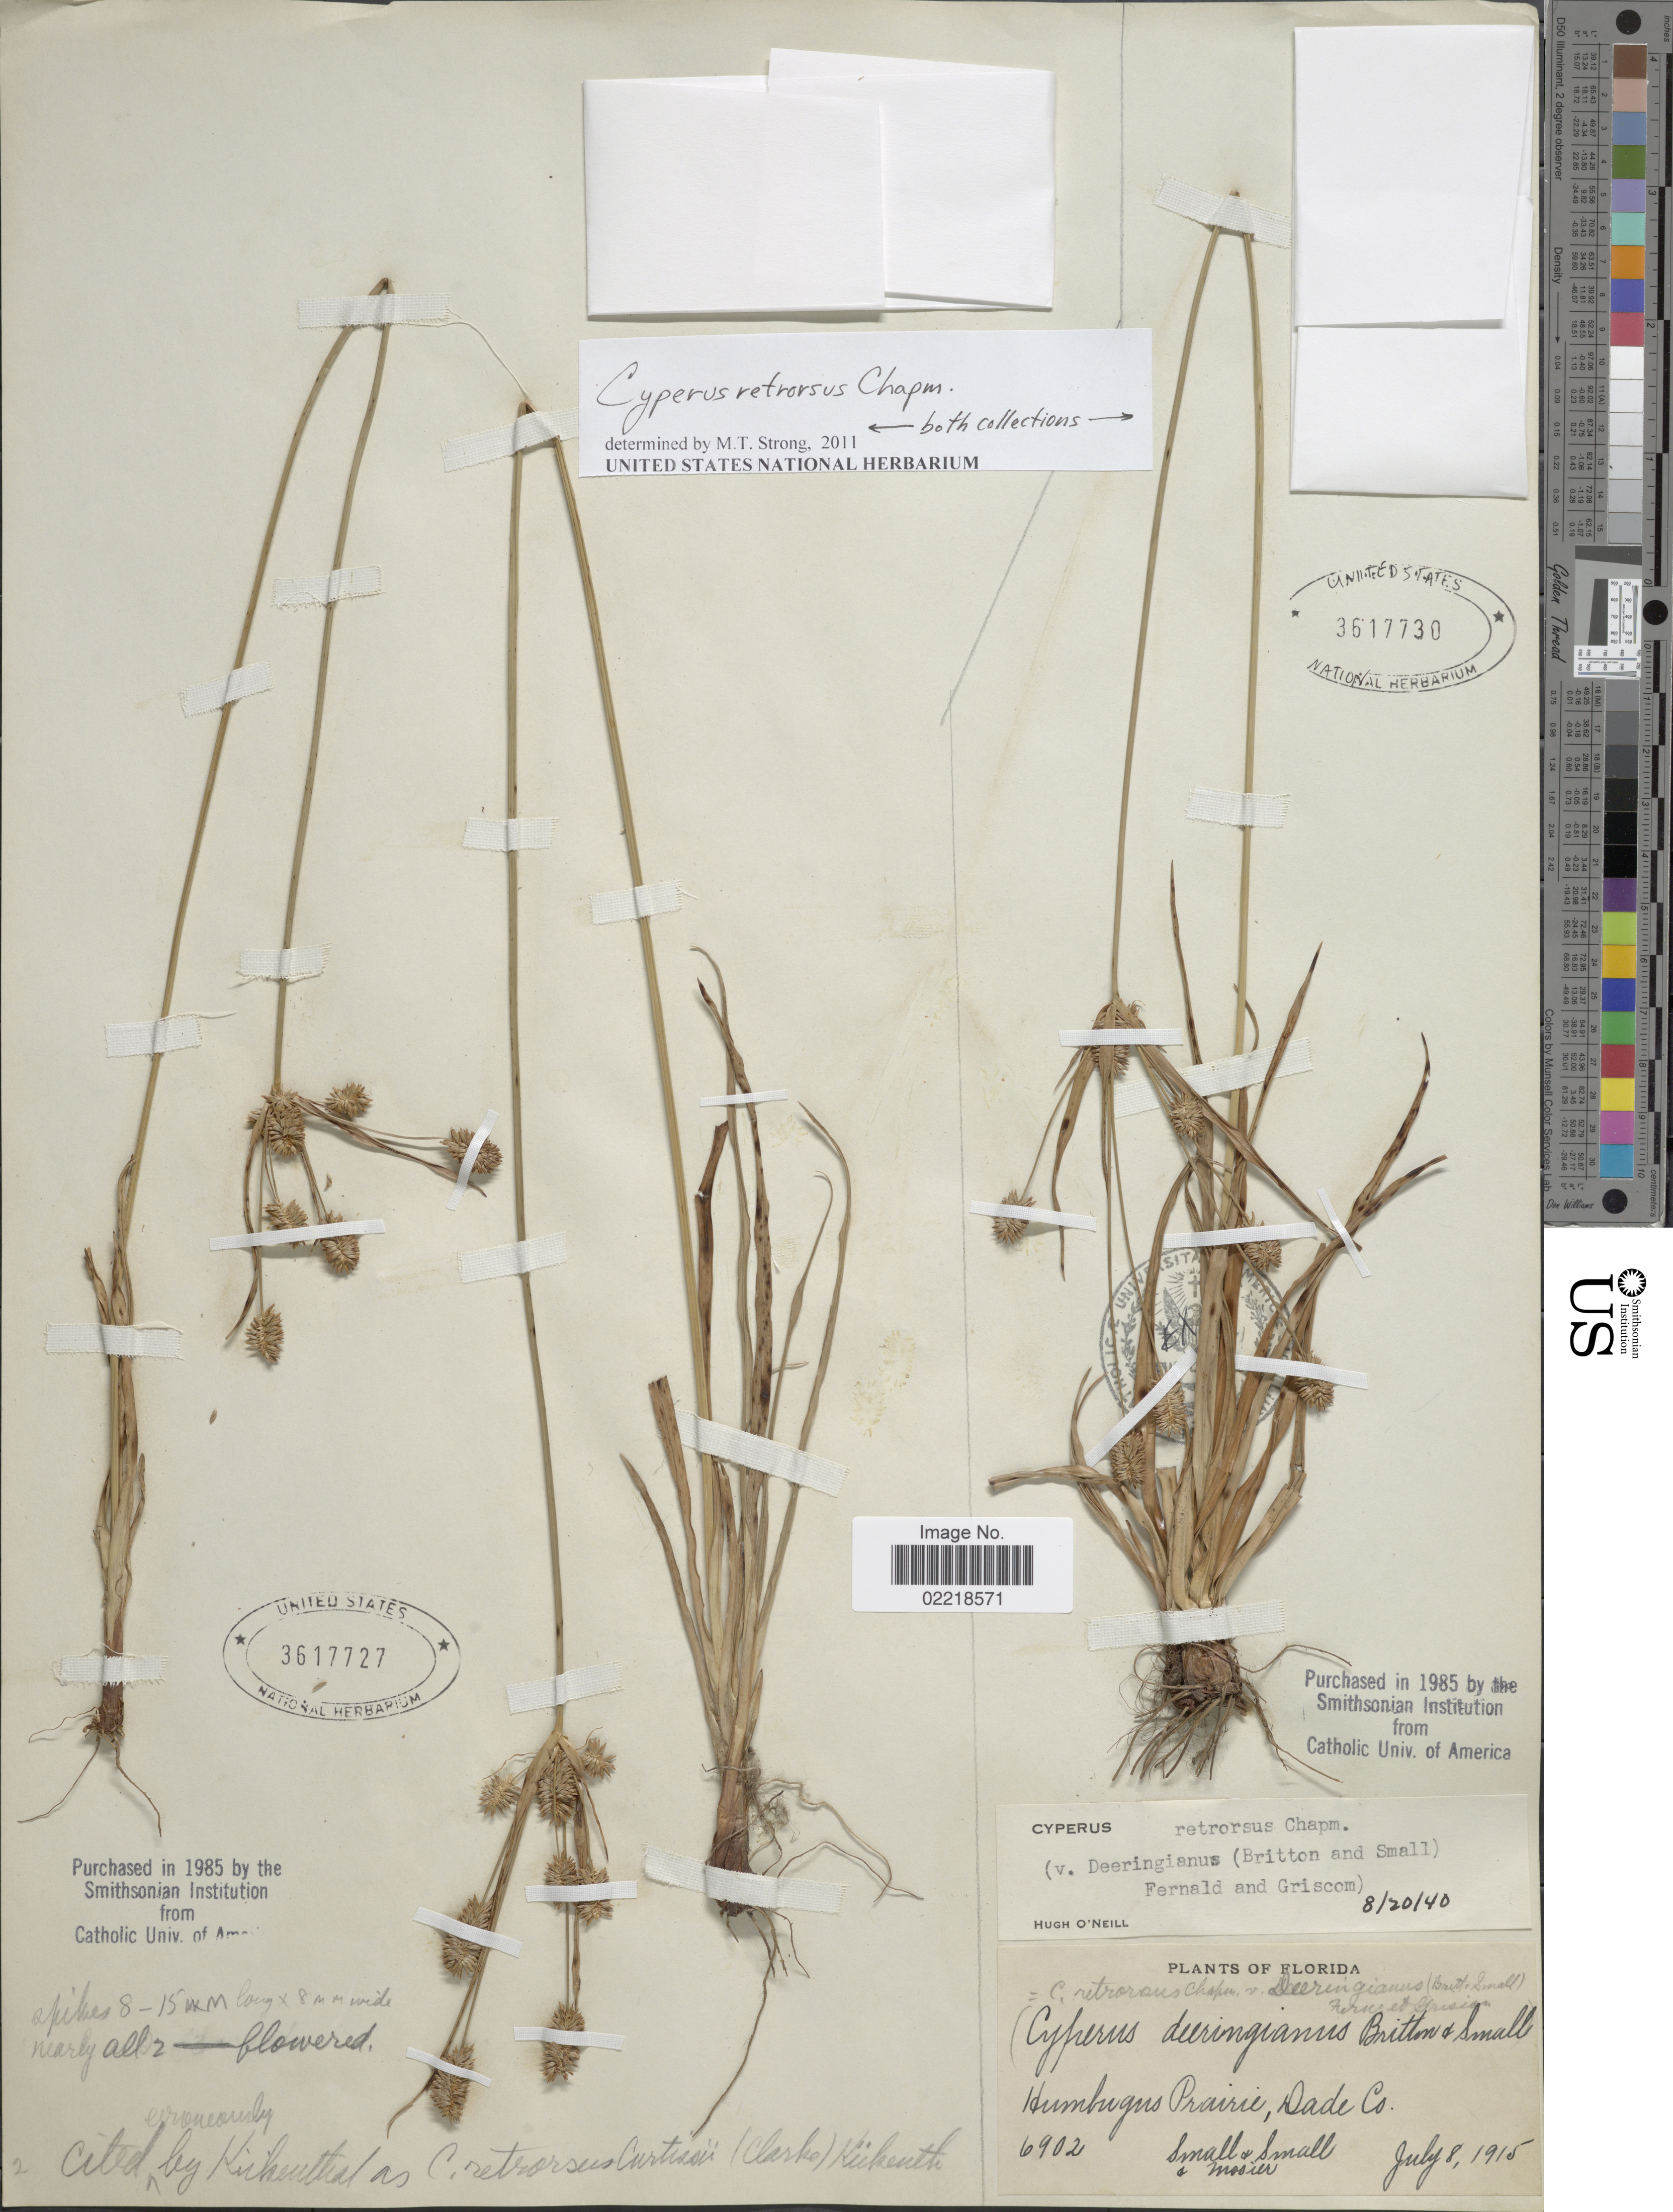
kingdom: Plantae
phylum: Tracheophyta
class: Liliopsida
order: Poales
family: Cyperaceae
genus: Cyperus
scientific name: Cyperus retrorsus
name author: Chapm.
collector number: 2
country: United States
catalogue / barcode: US 3617727